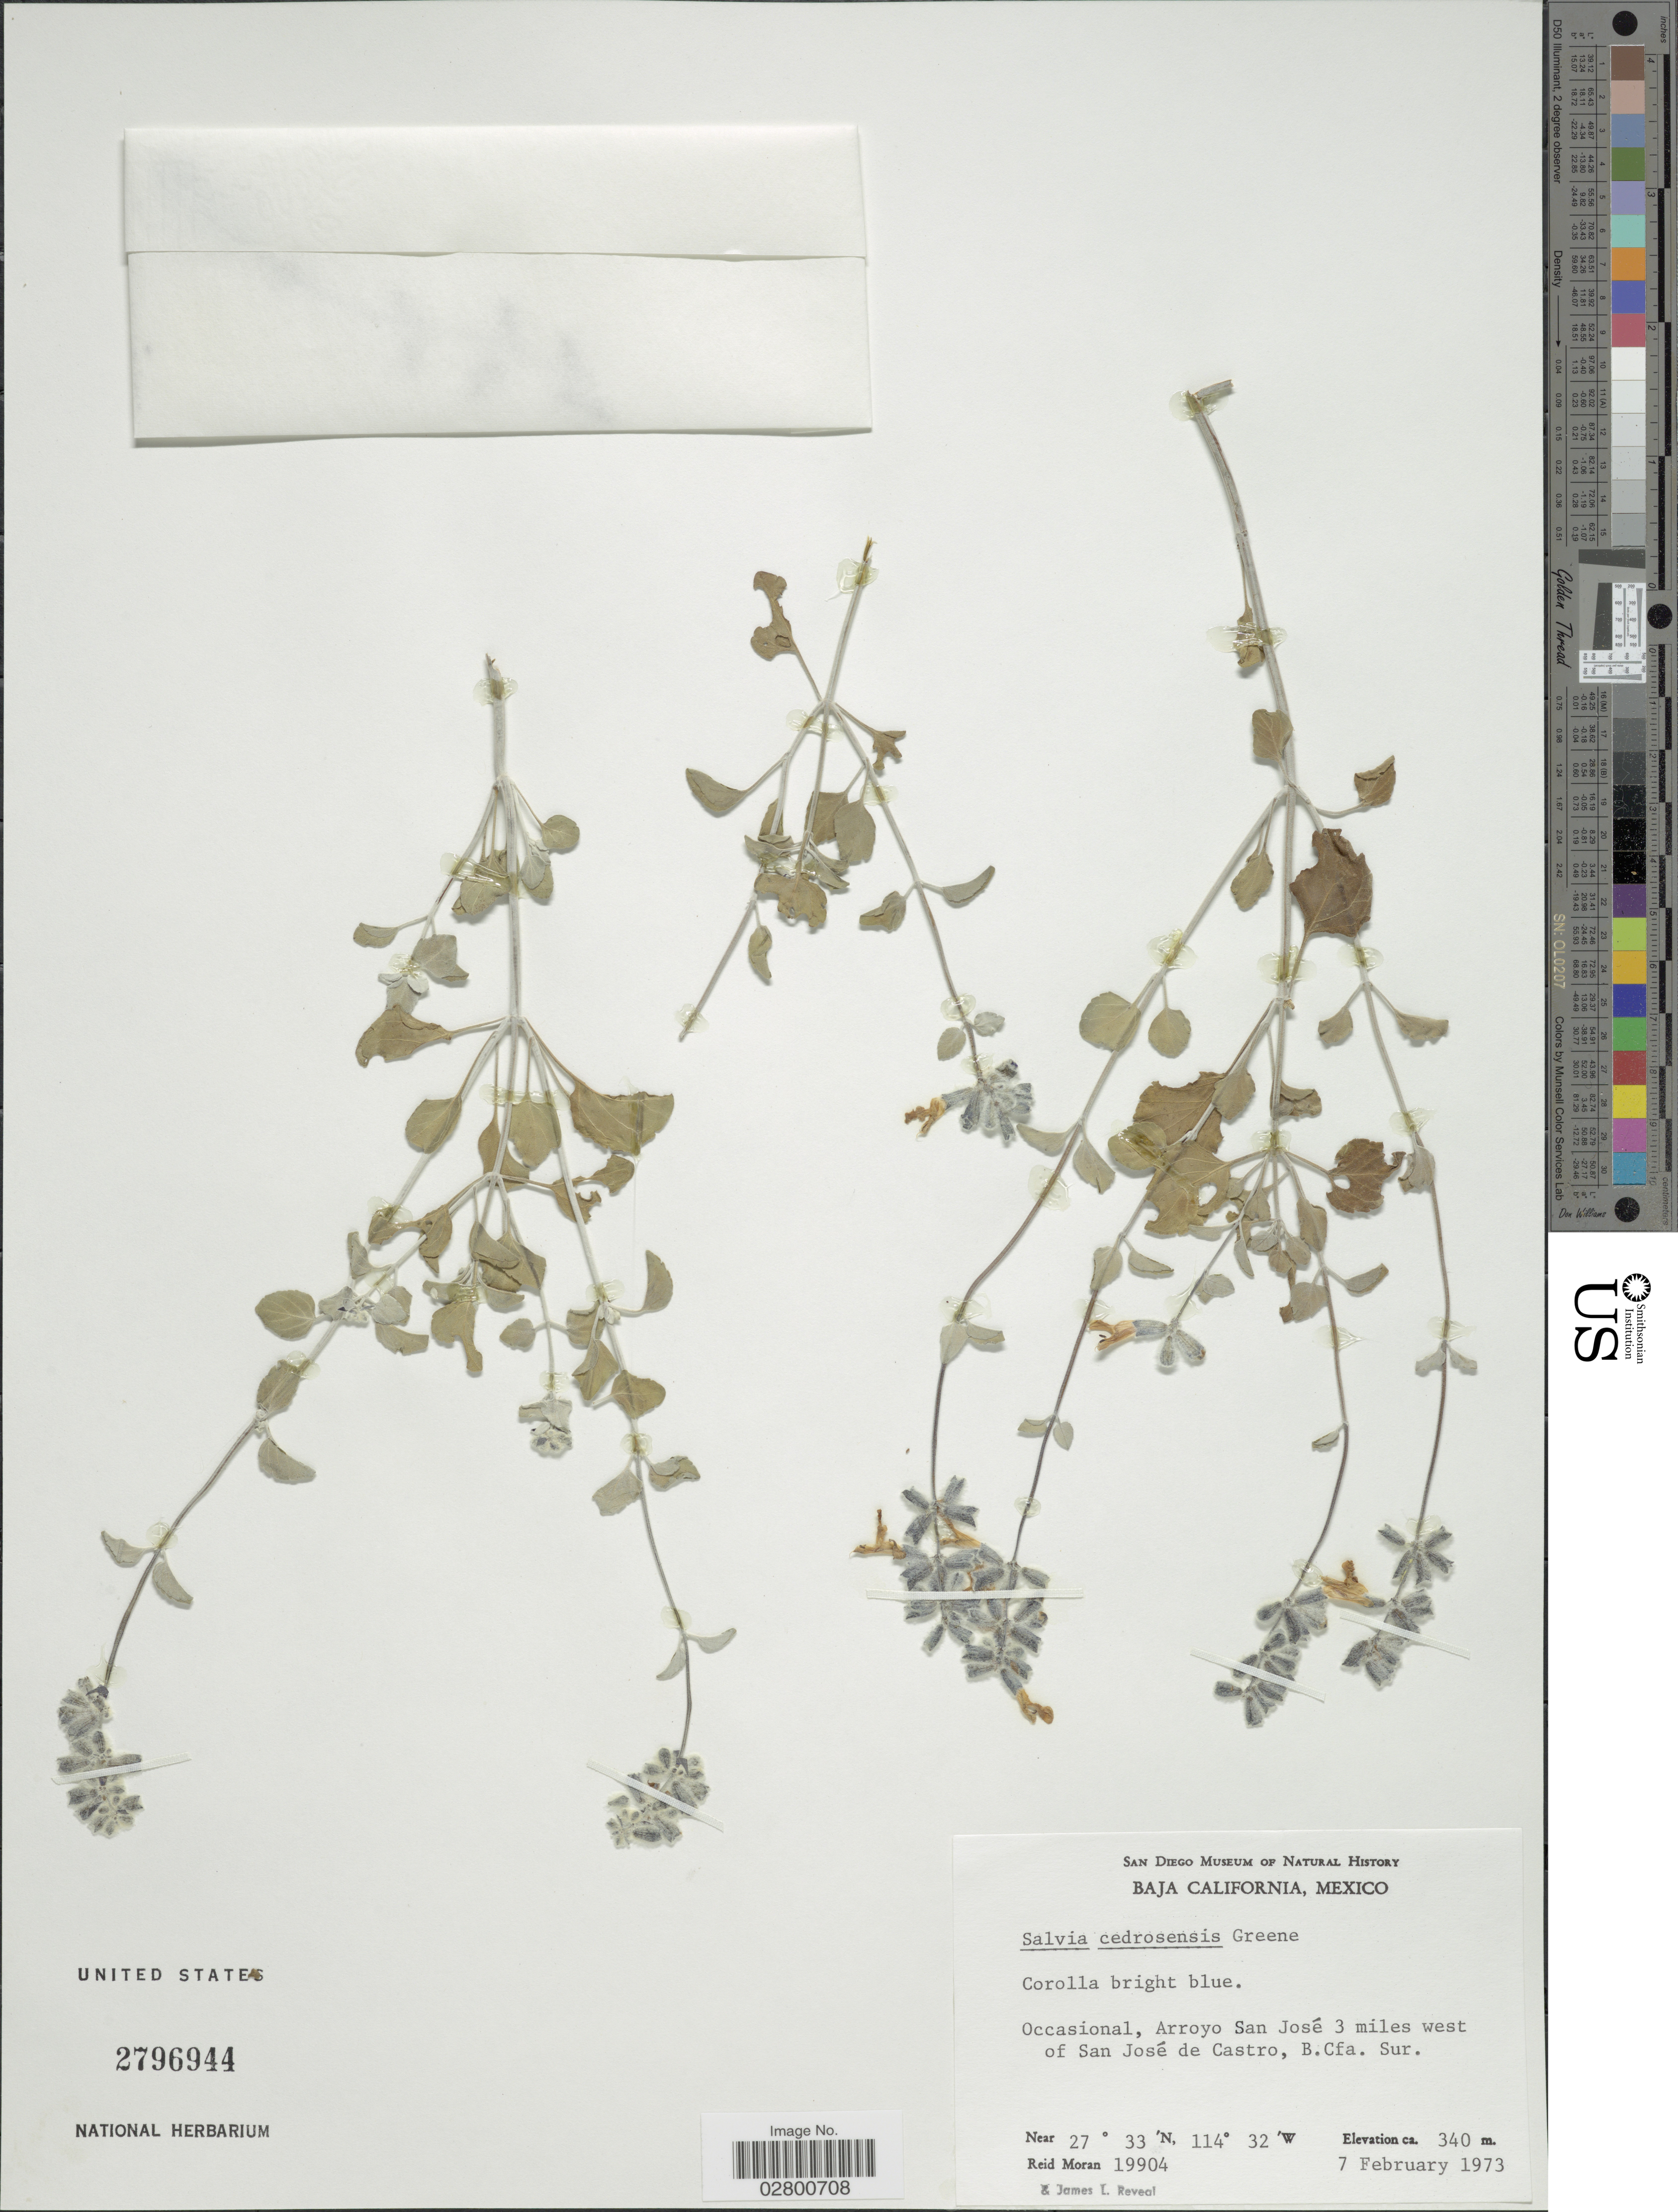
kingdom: Plantae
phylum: Tracheophyta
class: Magnoliopsida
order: Lamiales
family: Lamiaceae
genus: Salvia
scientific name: Salvia cedrosensis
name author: Greene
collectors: R. V. Moran & J. L. Reveal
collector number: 19904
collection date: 1973-02-07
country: Mexico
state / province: Baja California Sur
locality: Arroyo San José 3 miles west of San José de Castro, B. Cfa. Sur.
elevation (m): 340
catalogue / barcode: US 2796944